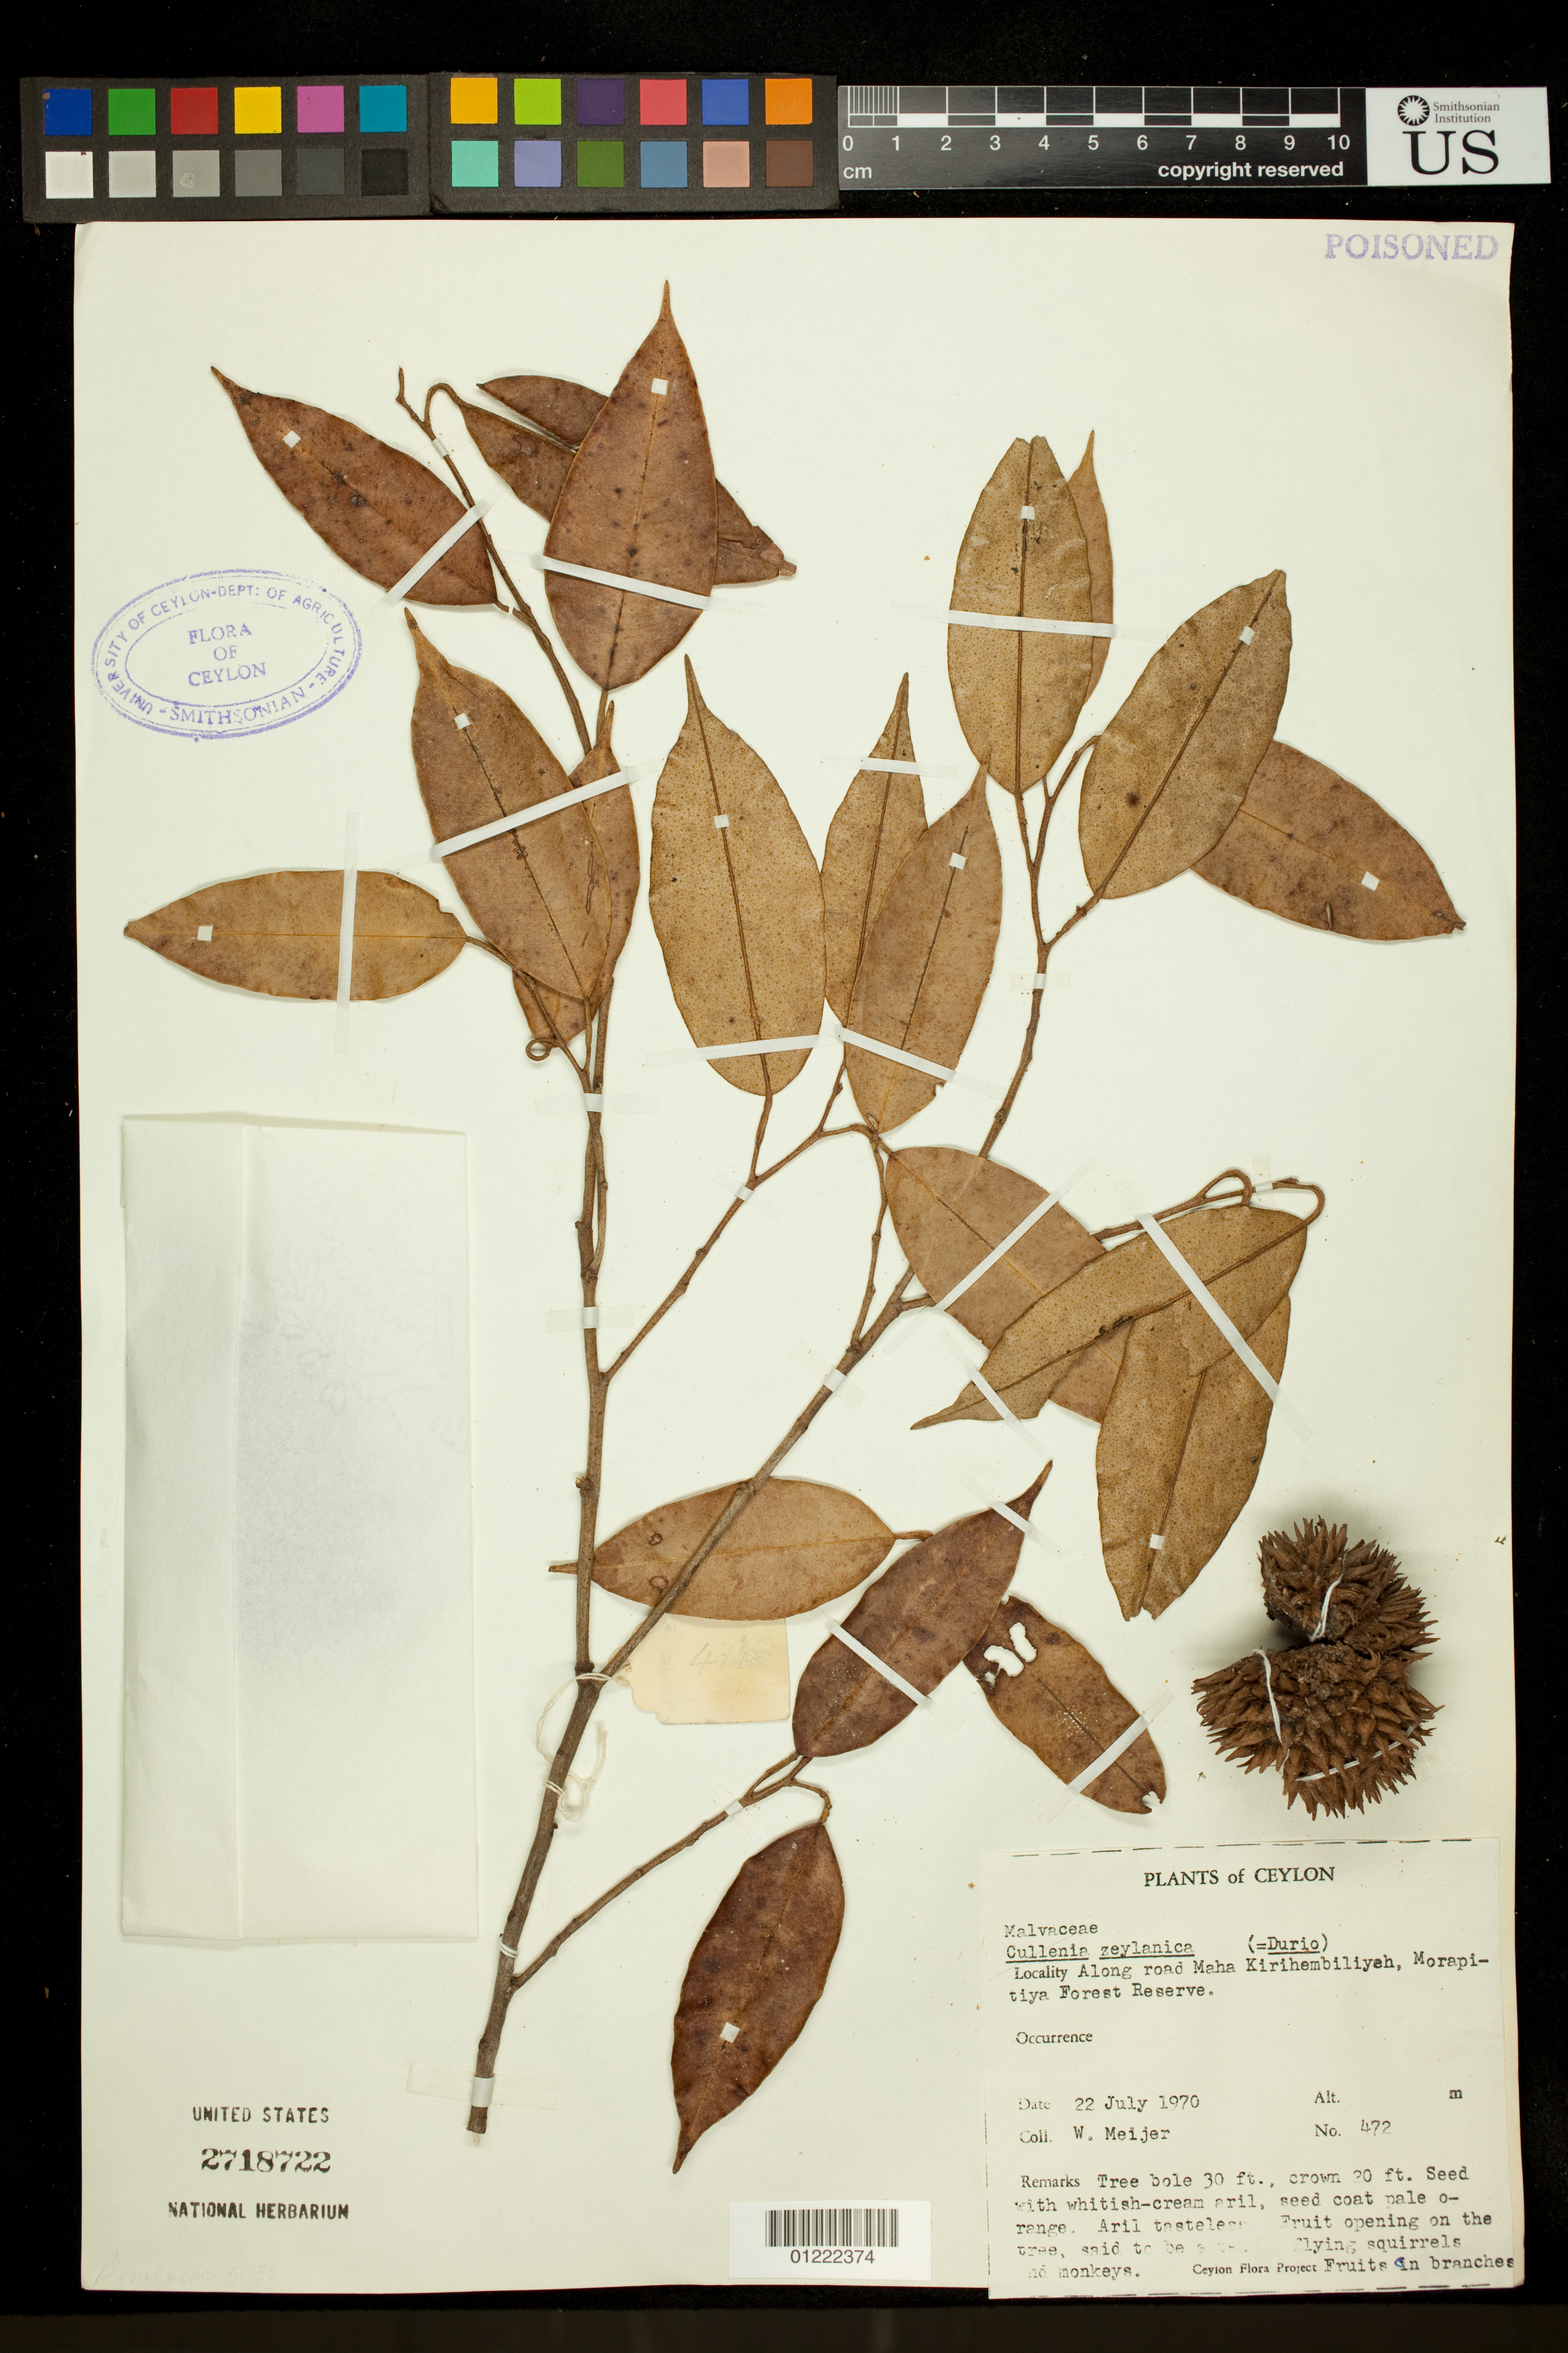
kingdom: Plantae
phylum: Tracheophyta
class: Magnoliopsida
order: Malvales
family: Malvaceae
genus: Cullenia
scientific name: Cullenia ceylanica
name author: (Gardner) K. Schum.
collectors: W. Meijer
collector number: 472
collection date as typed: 7/22/1970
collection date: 1970-07-22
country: Sri Lanka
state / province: Western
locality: Along road Maha Kirihembiliyeh, Morapitiya Forest Reserve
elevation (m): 472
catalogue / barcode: US 2718722